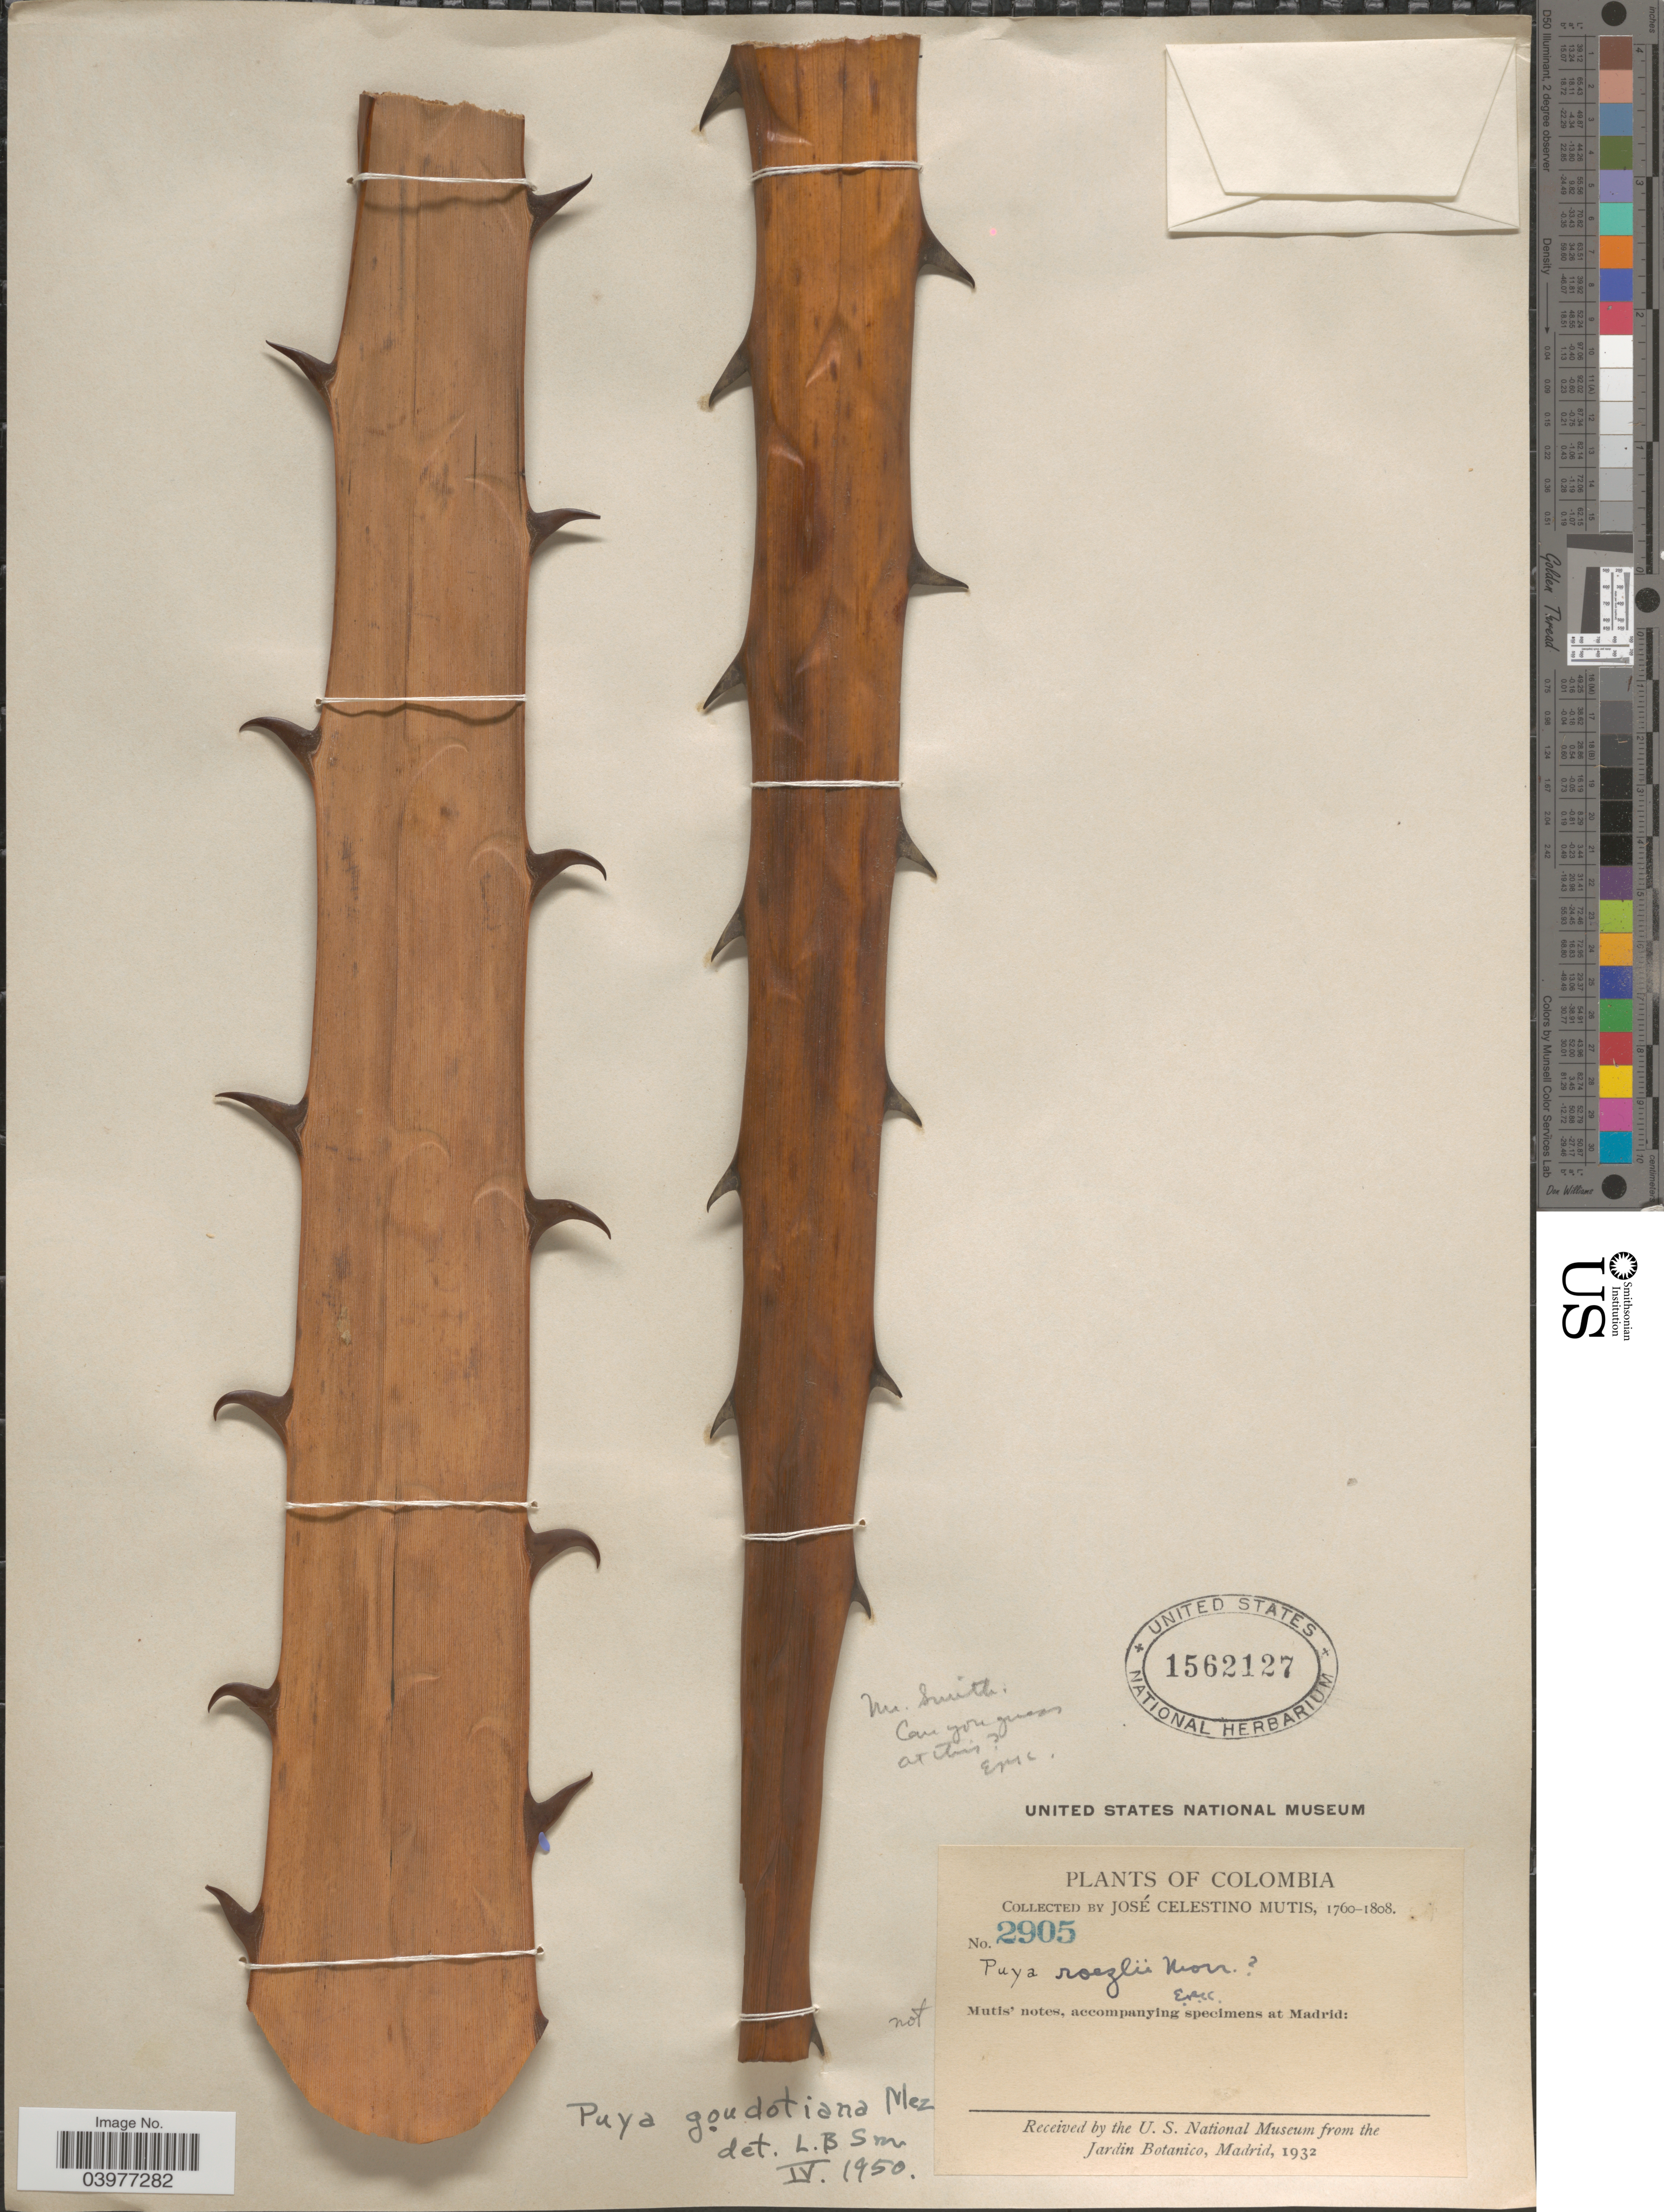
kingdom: Plantae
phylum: Tracheophyta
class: Liliopsida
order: Poales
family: Bromeliaceae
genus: Puya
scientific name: Puya goudotiana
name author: Mez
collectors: J. C. B. Mutis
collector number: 2905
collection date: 1760/1808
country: Colombia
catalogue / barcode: US 1562127